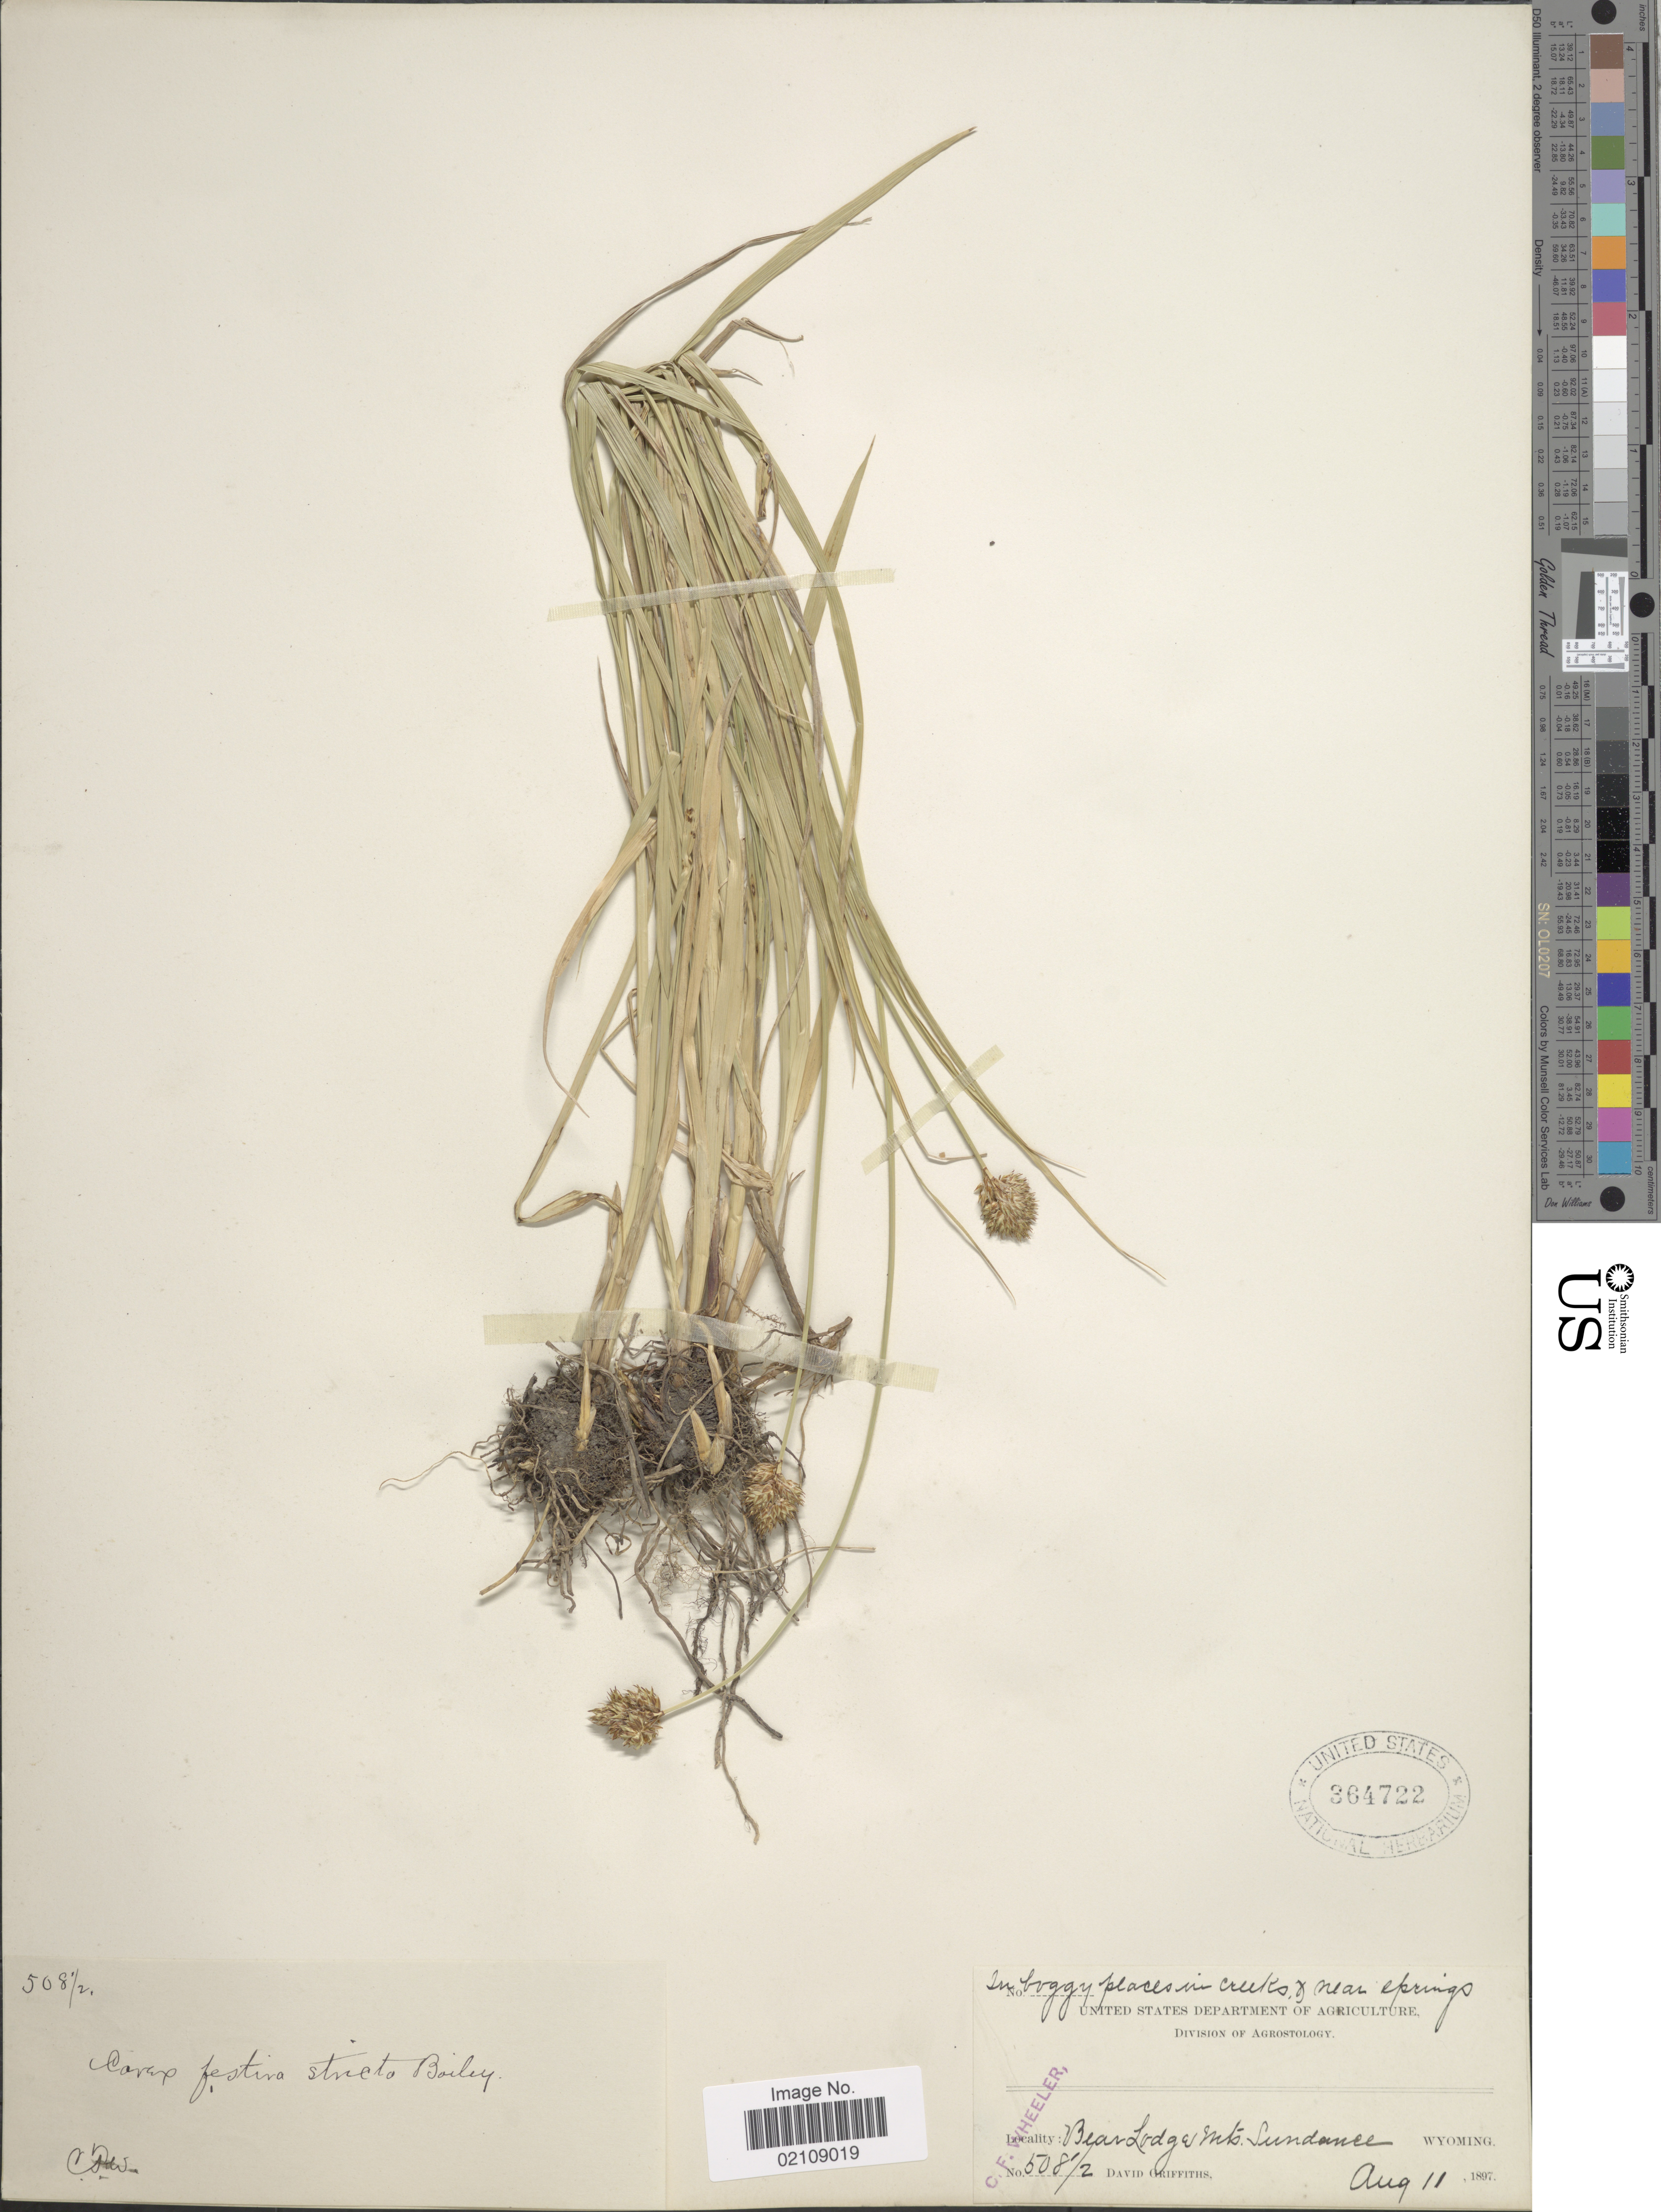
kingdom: Plantae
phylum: Tracheophyta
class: Liliopsida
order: Poales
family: Cyperaceae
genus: Carex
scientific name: Carex festiva var. stricta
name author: L.H. Bailey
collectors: D. Griffiths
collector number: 508½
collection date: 1897-08-11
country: United States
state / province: Wyoming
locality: Bear Lodge Mts. Sundance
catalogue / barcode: US 364722